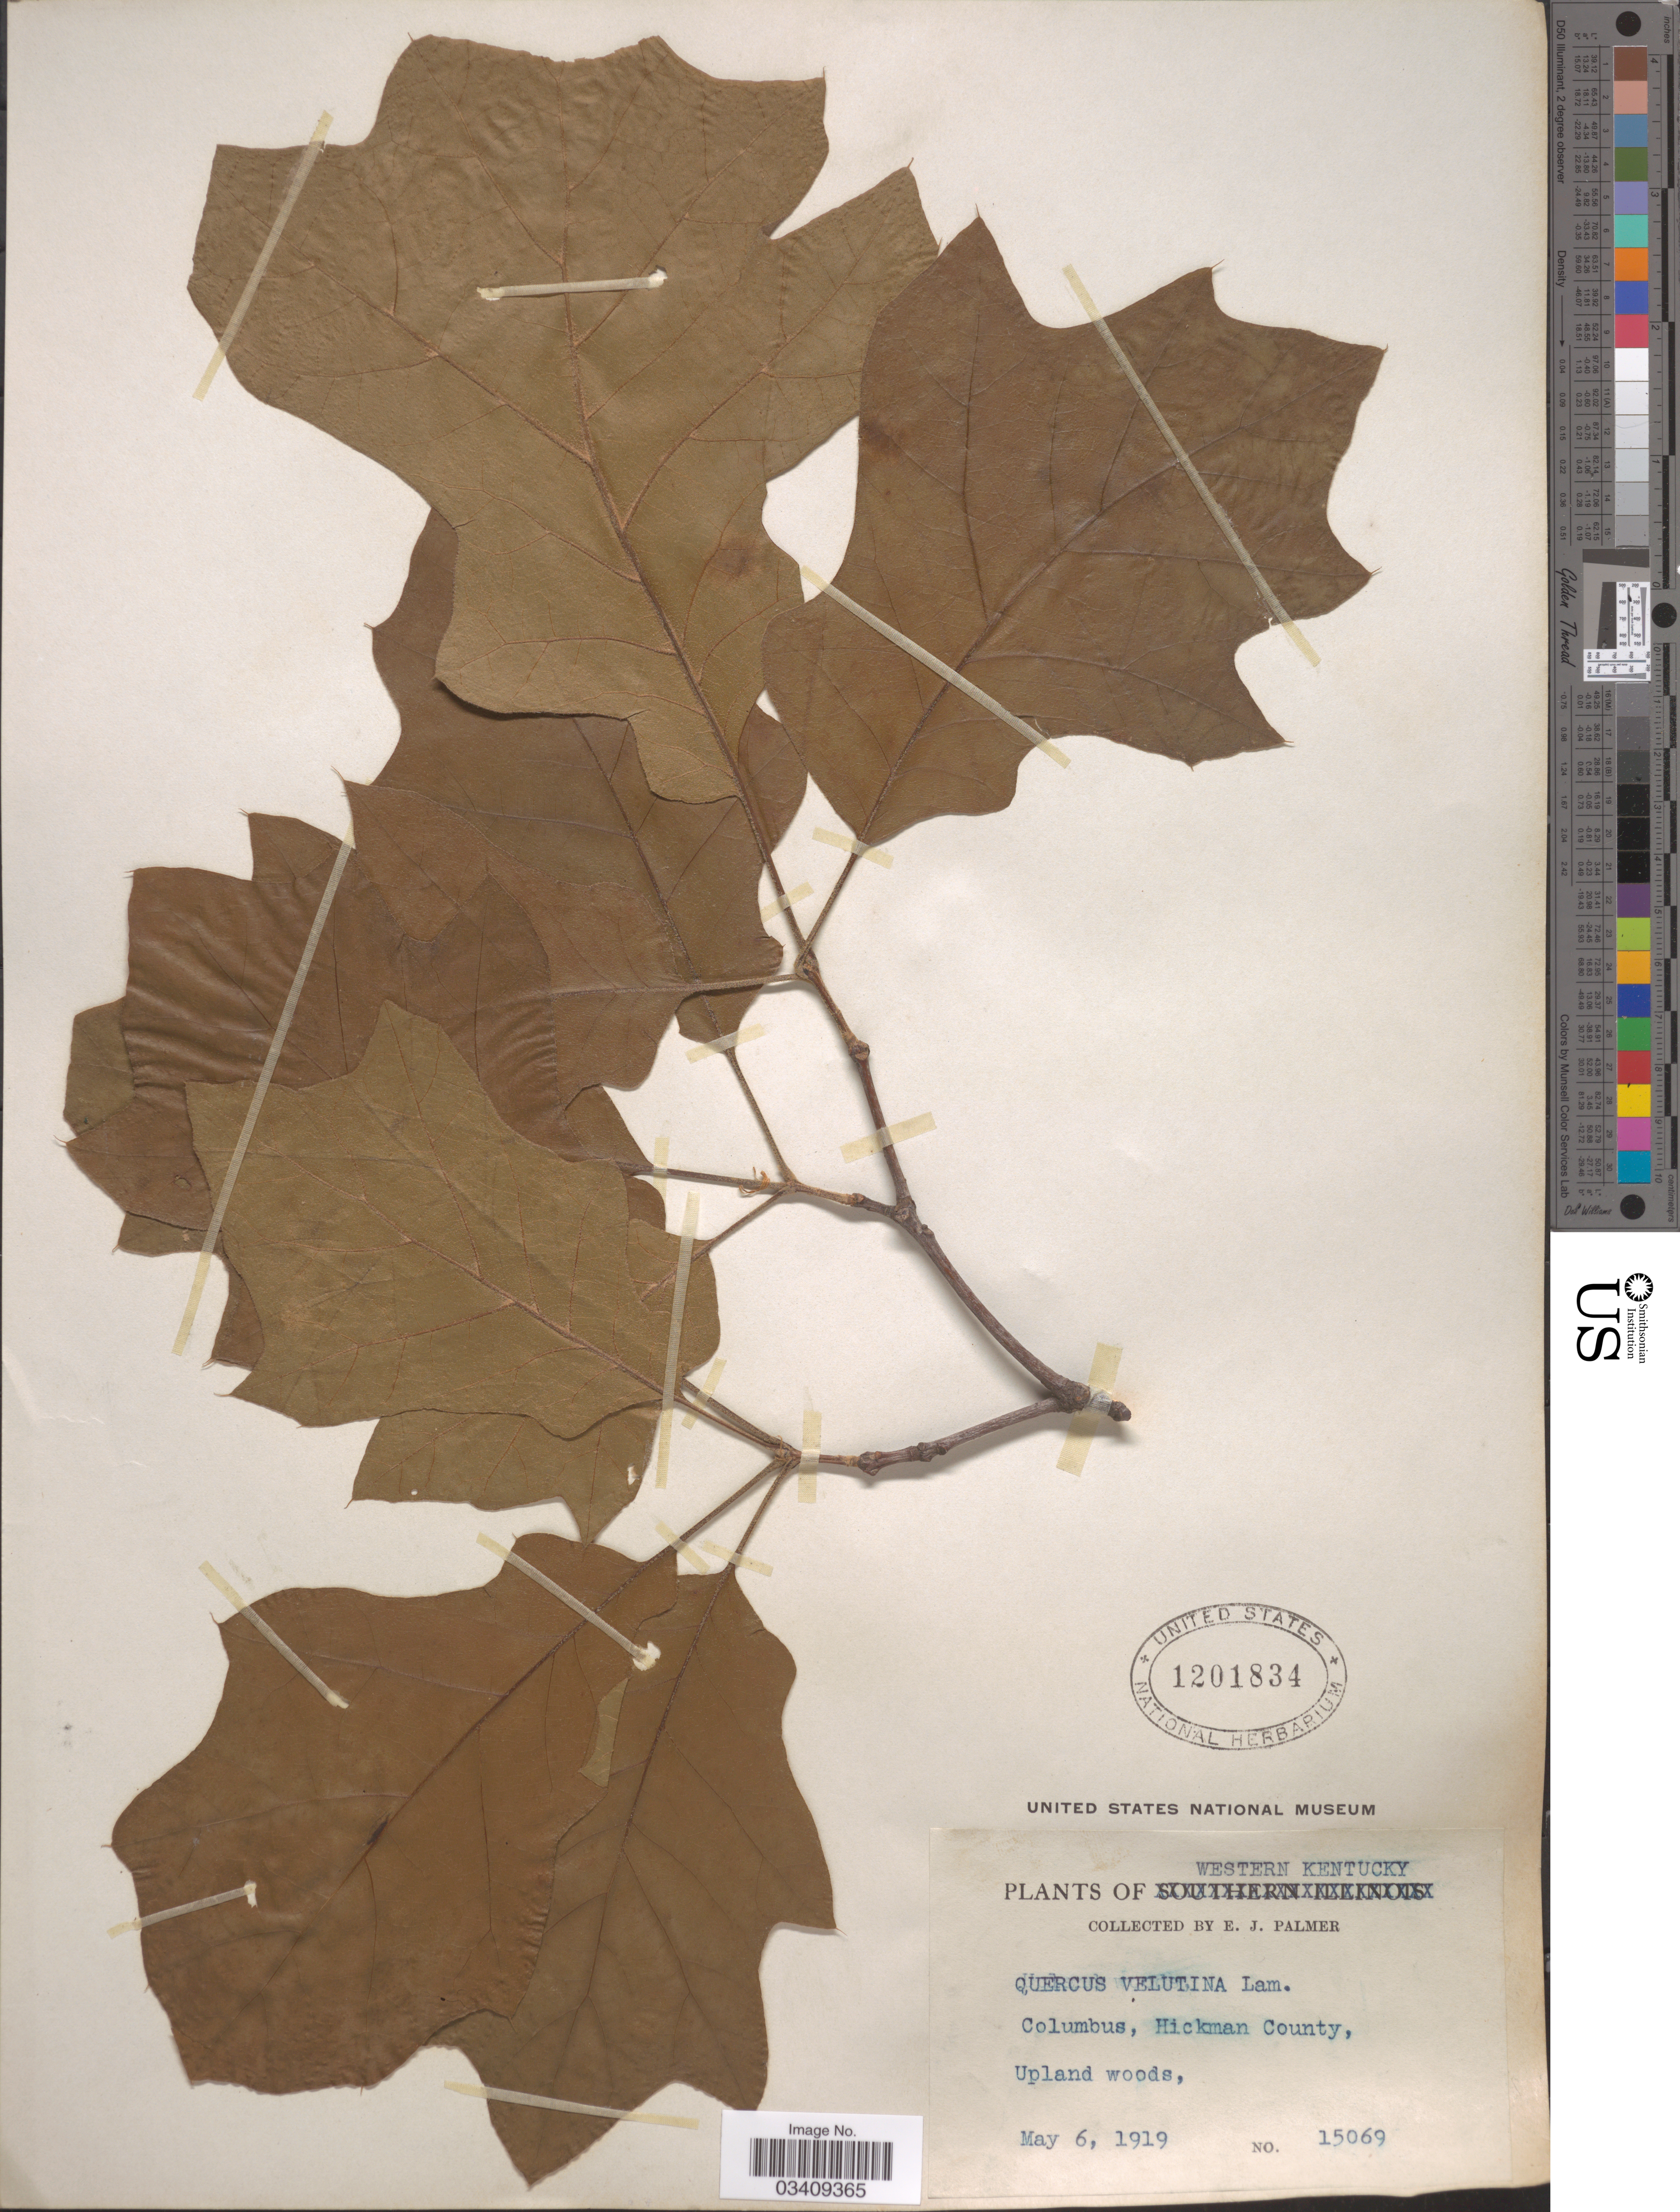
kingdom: Plantae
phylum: Tracheophyta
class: Magnoliopsida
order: Fagales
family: Fagaceae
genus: Quercus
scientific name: Quercus velutina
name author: Lam.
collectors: E. J. Palmer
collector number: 15069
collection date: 1919-05-06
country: United States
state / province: Kentucky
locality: Western Kentucky. Columbus, Hickman County.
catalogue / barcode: US 1201834